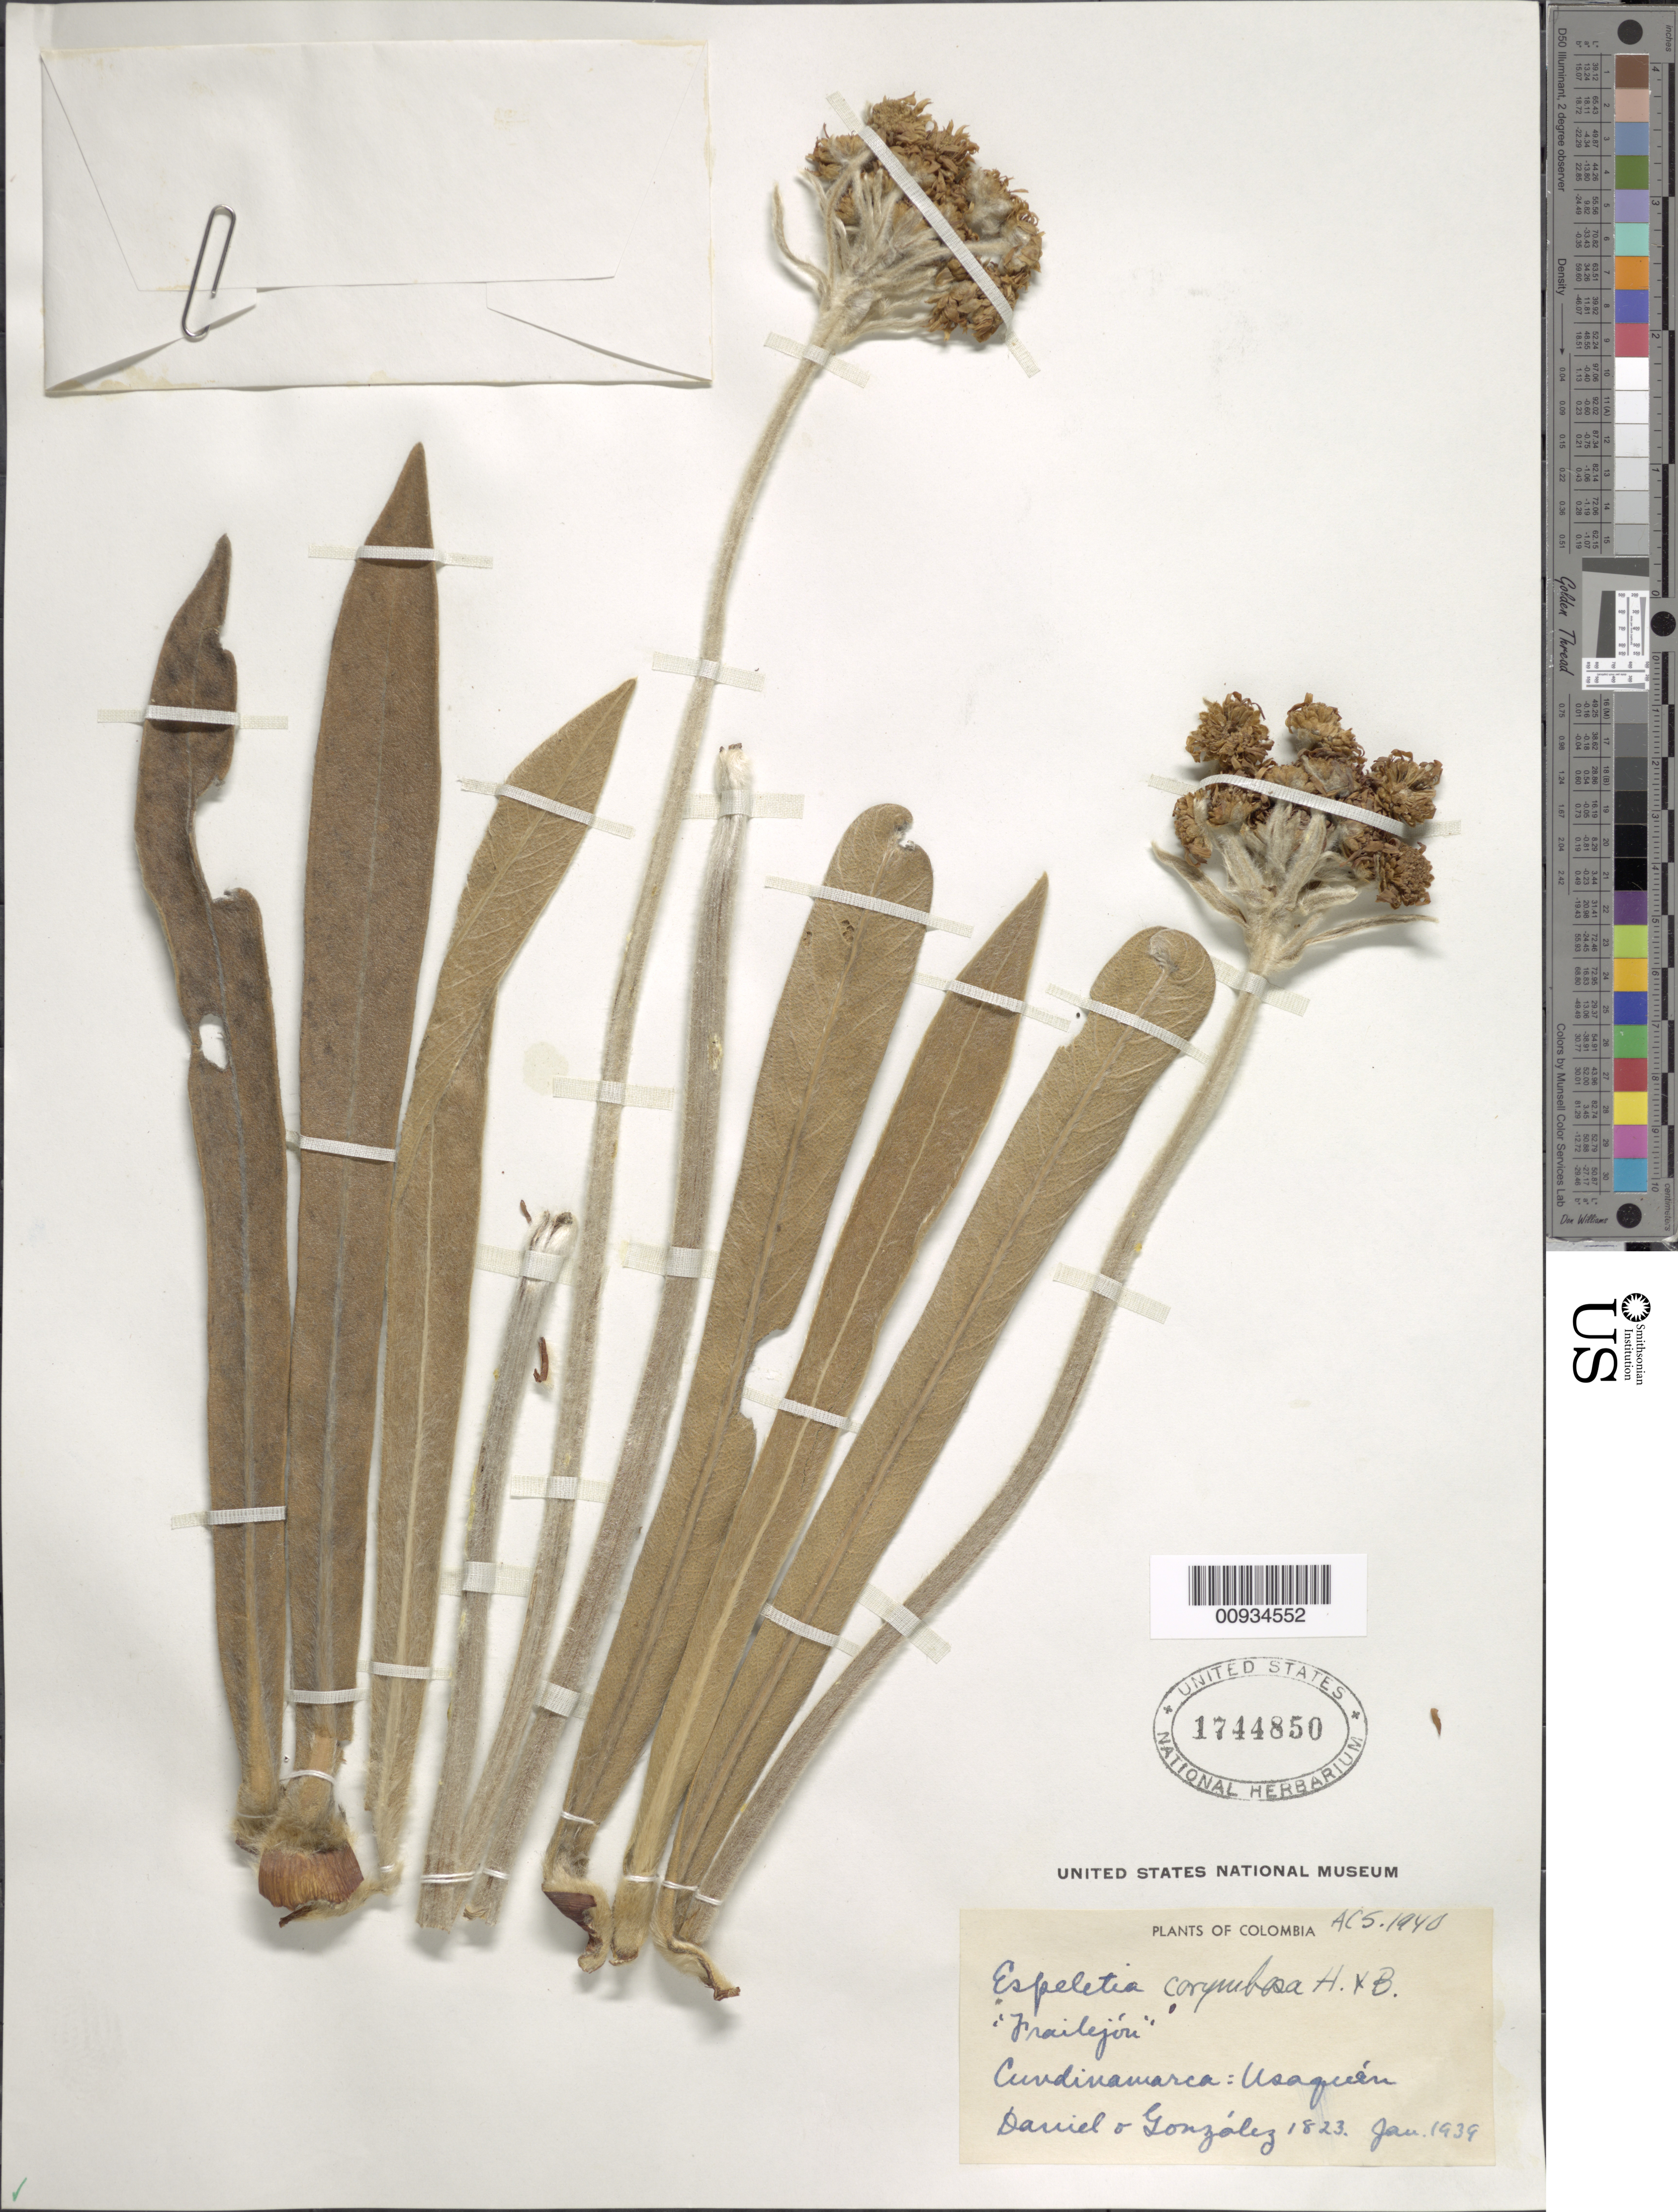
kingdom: Plantae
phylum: Tracheophyta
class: Magnoliopsida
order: Asterales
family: Asteraceae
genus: Espeletiopsis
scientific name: Espeletiopsis corymbosa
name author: (Humb. & Bonpl.) Cuatrec.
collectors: D. Gonzalez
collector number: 1823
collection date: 1939-01-01/1939-01-31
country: Colombia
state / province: Cundinamarca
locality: Usaquén.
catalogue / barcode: US 1744850